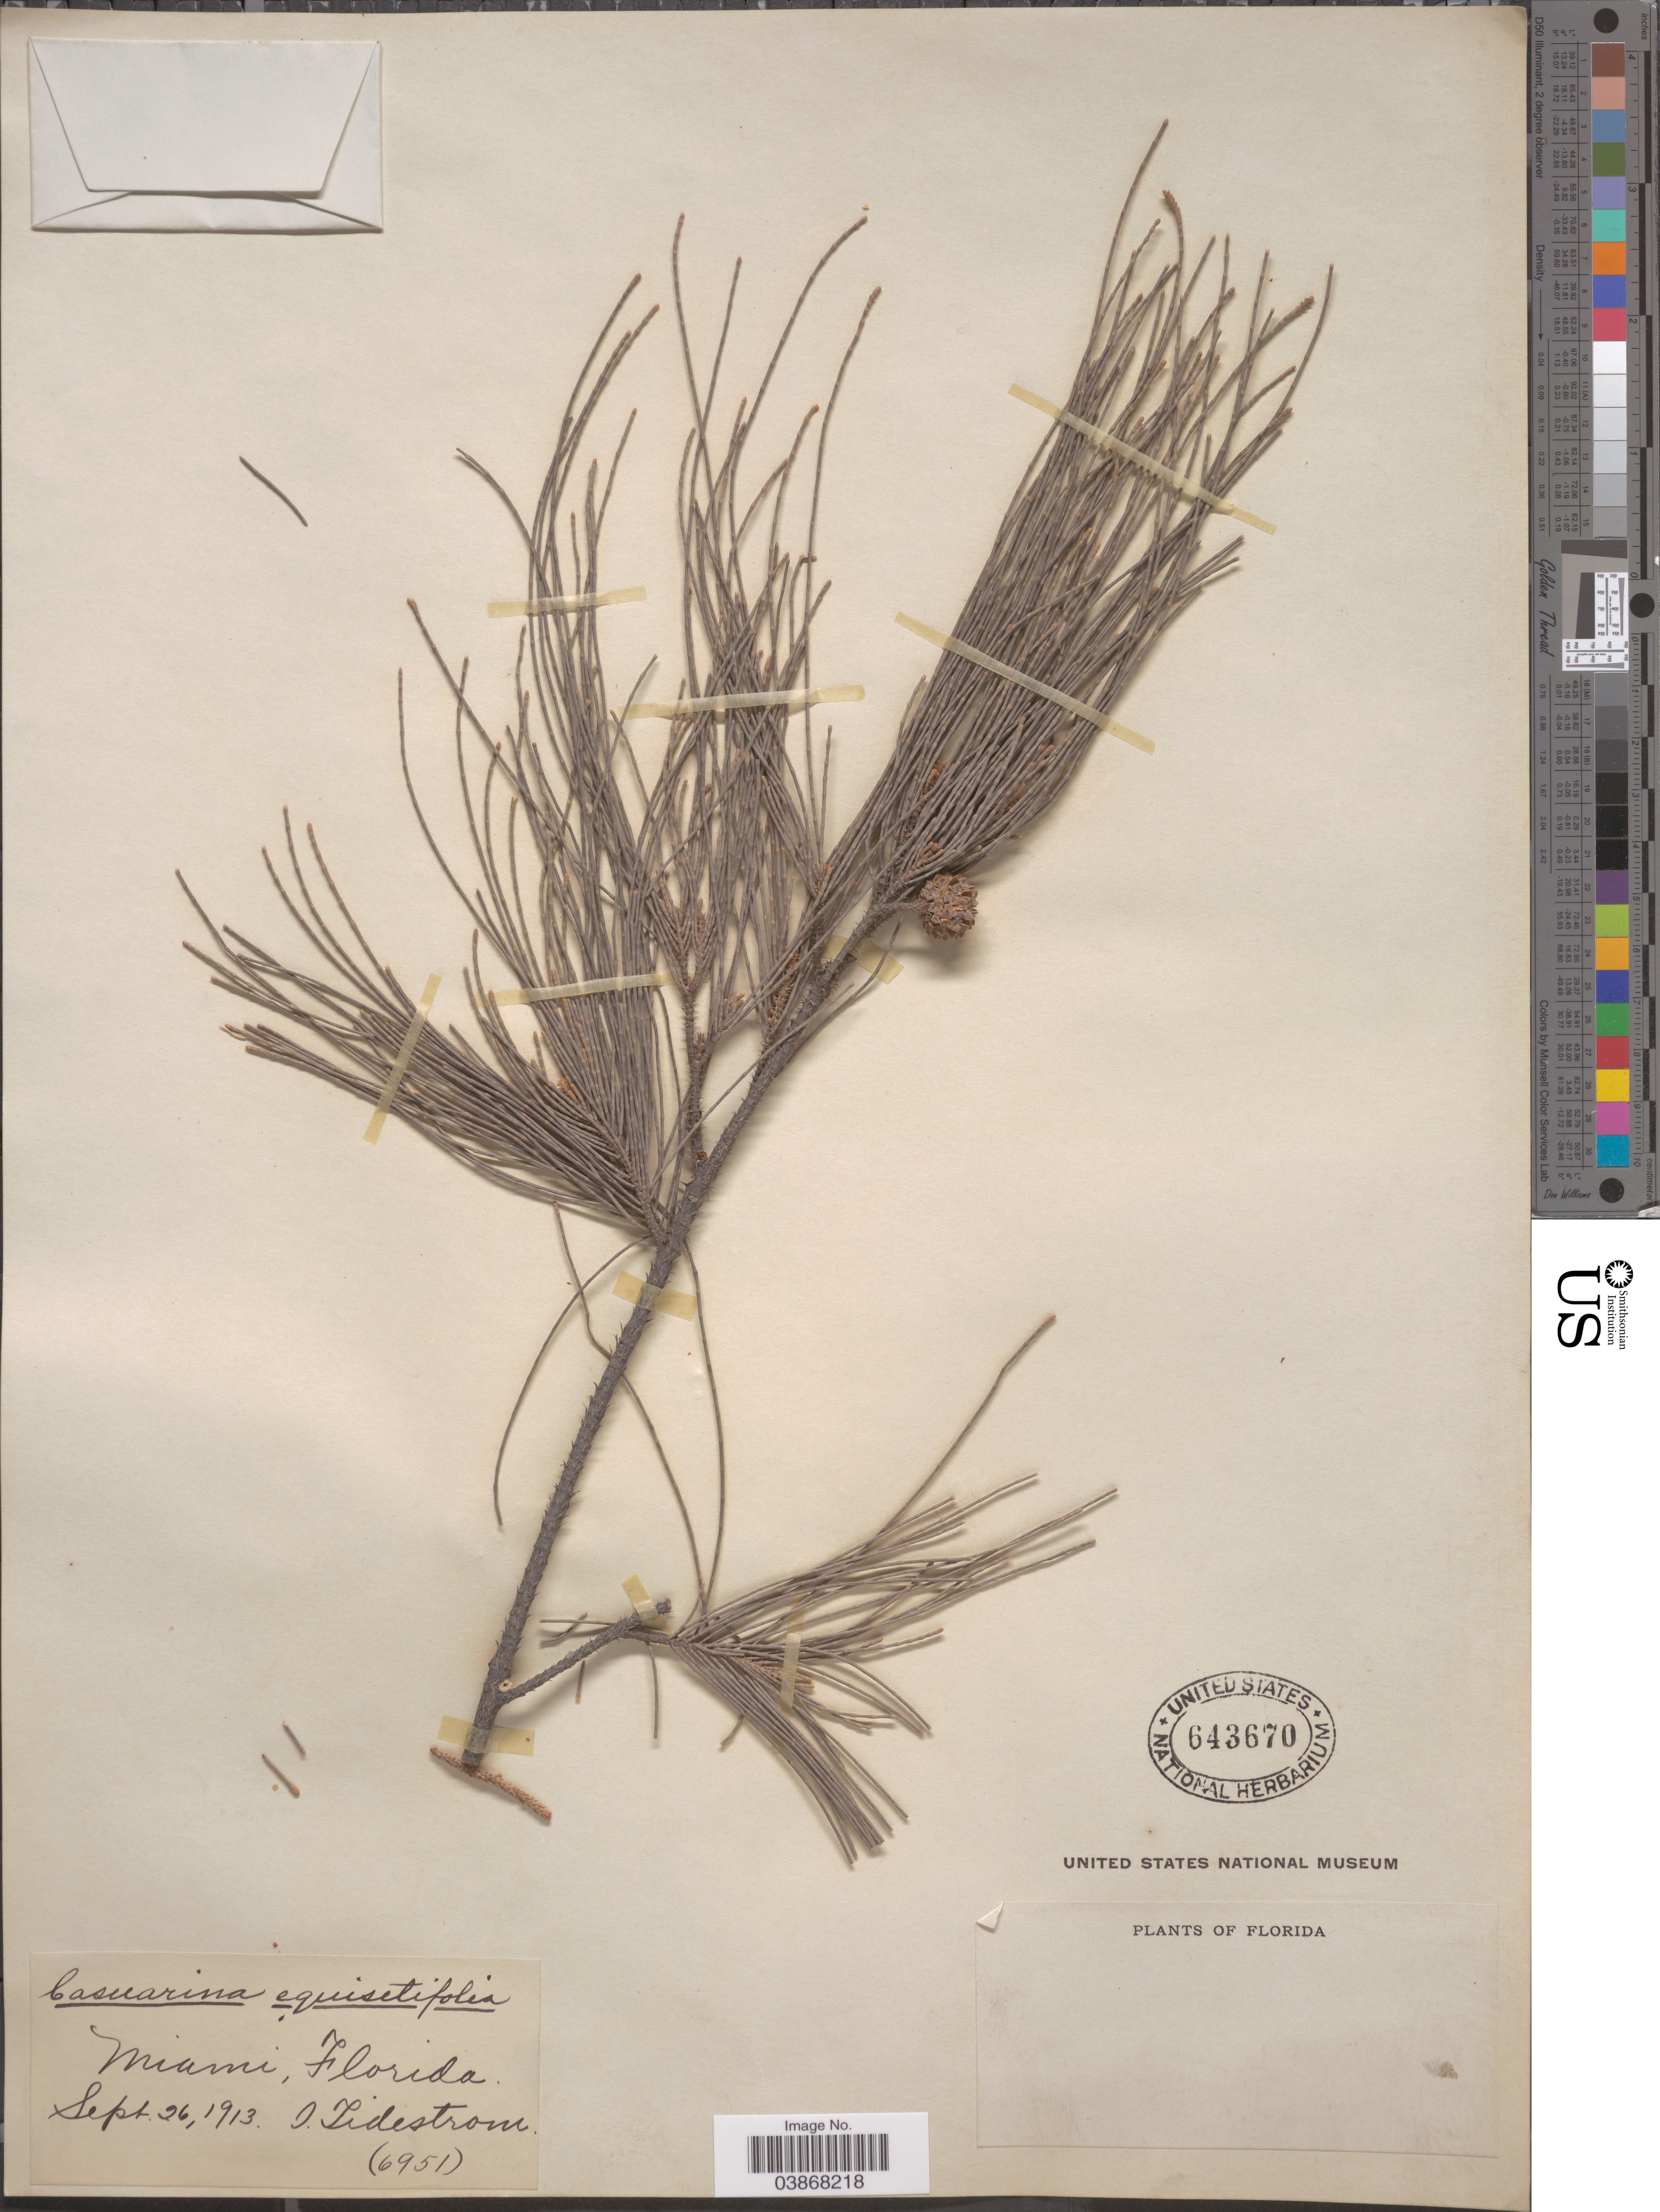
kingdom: Plantae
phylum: Tracheophyta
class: Magnoliopsida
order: Fagales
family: Casuarinaceae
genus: Casuarina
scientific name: Casuarina equisetifolia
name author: L.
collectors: I. F. Tidestrom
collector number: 6951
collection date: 1913-09-26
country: United States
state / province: Florida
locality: Miami.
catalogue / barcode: US 643670